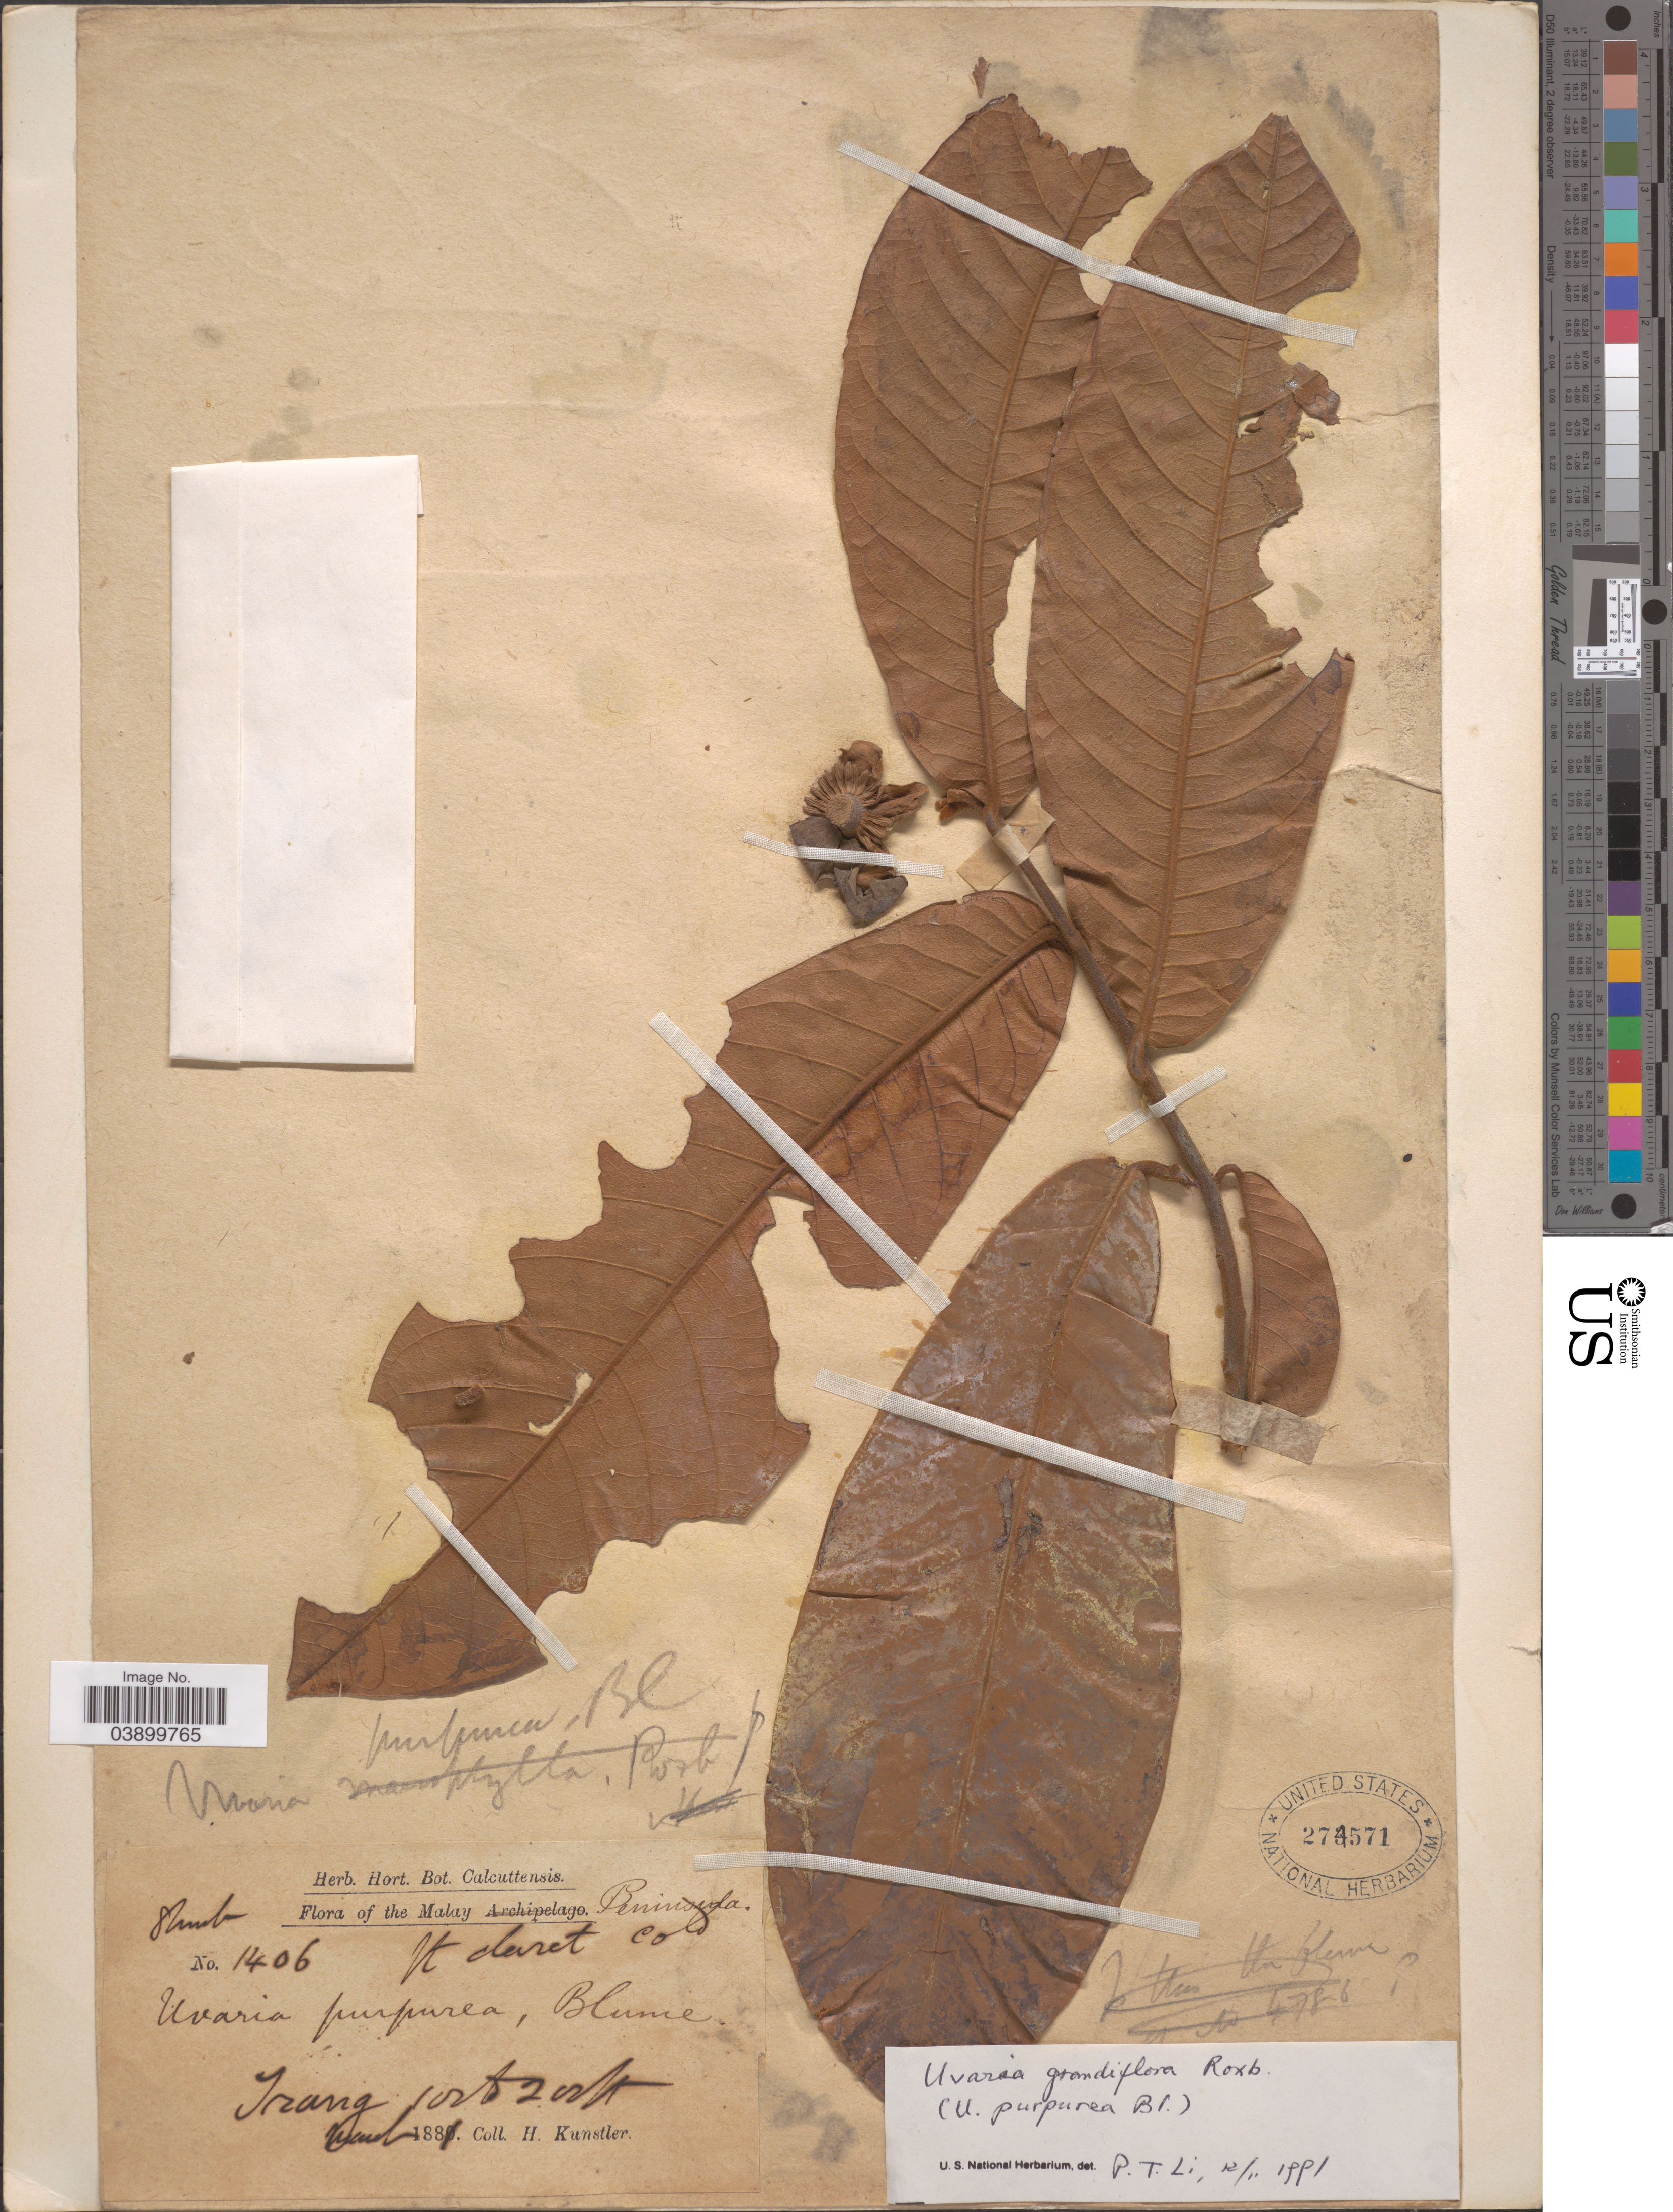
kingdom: Plantae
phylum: Tracheophyta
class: Magnoliopsida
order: Magnoliales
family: Annonaceae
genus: Uvaria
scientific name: Uvaria purpurea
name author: Blume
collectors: H. Kunstler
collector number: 1406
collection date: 1881-03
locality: Malay Peninsula. Ft Clarct [interpreted] Co. Irang.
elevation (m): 30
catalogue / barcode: US 274571